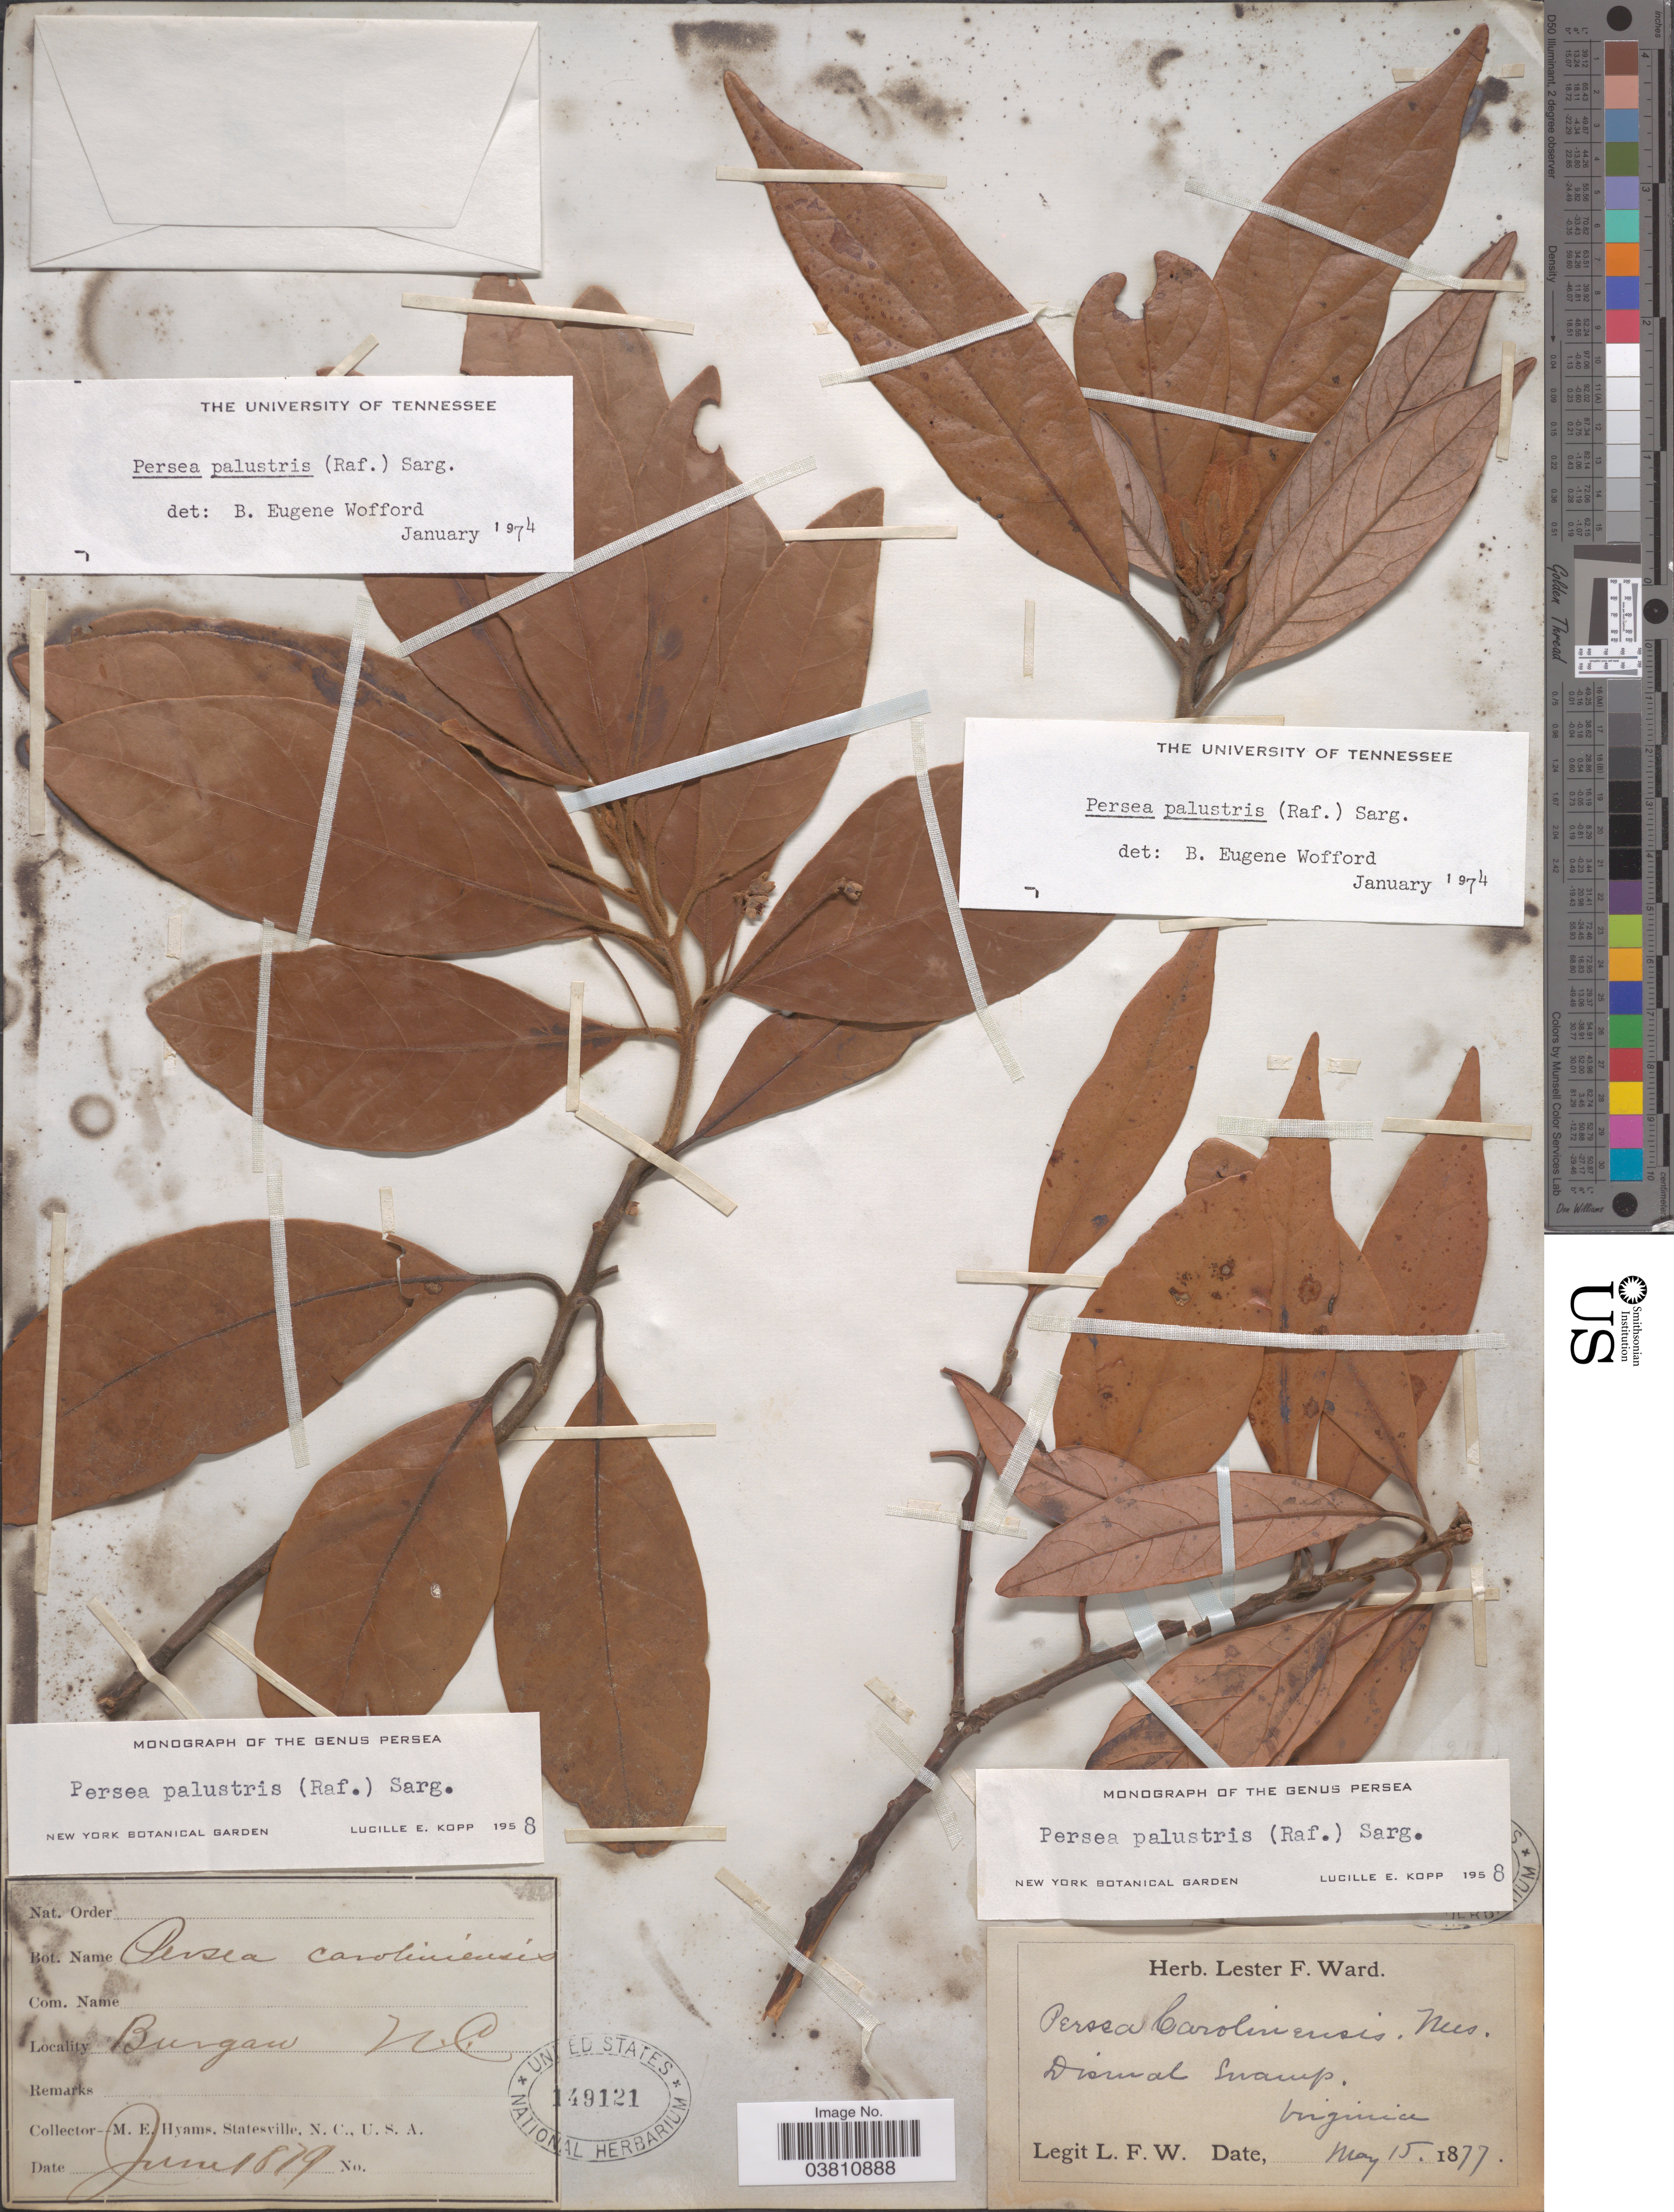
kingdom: Plantae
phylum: Tracheophyta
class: Magnoliopsida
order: Laurales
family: Lauraceae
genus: Persea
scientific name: Persea palustris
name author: (Raf.) Sarg.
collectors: M. E. Hyams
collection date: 1879-06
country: United States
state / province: North Carolina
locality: Burgaw.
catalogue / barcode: US 149121